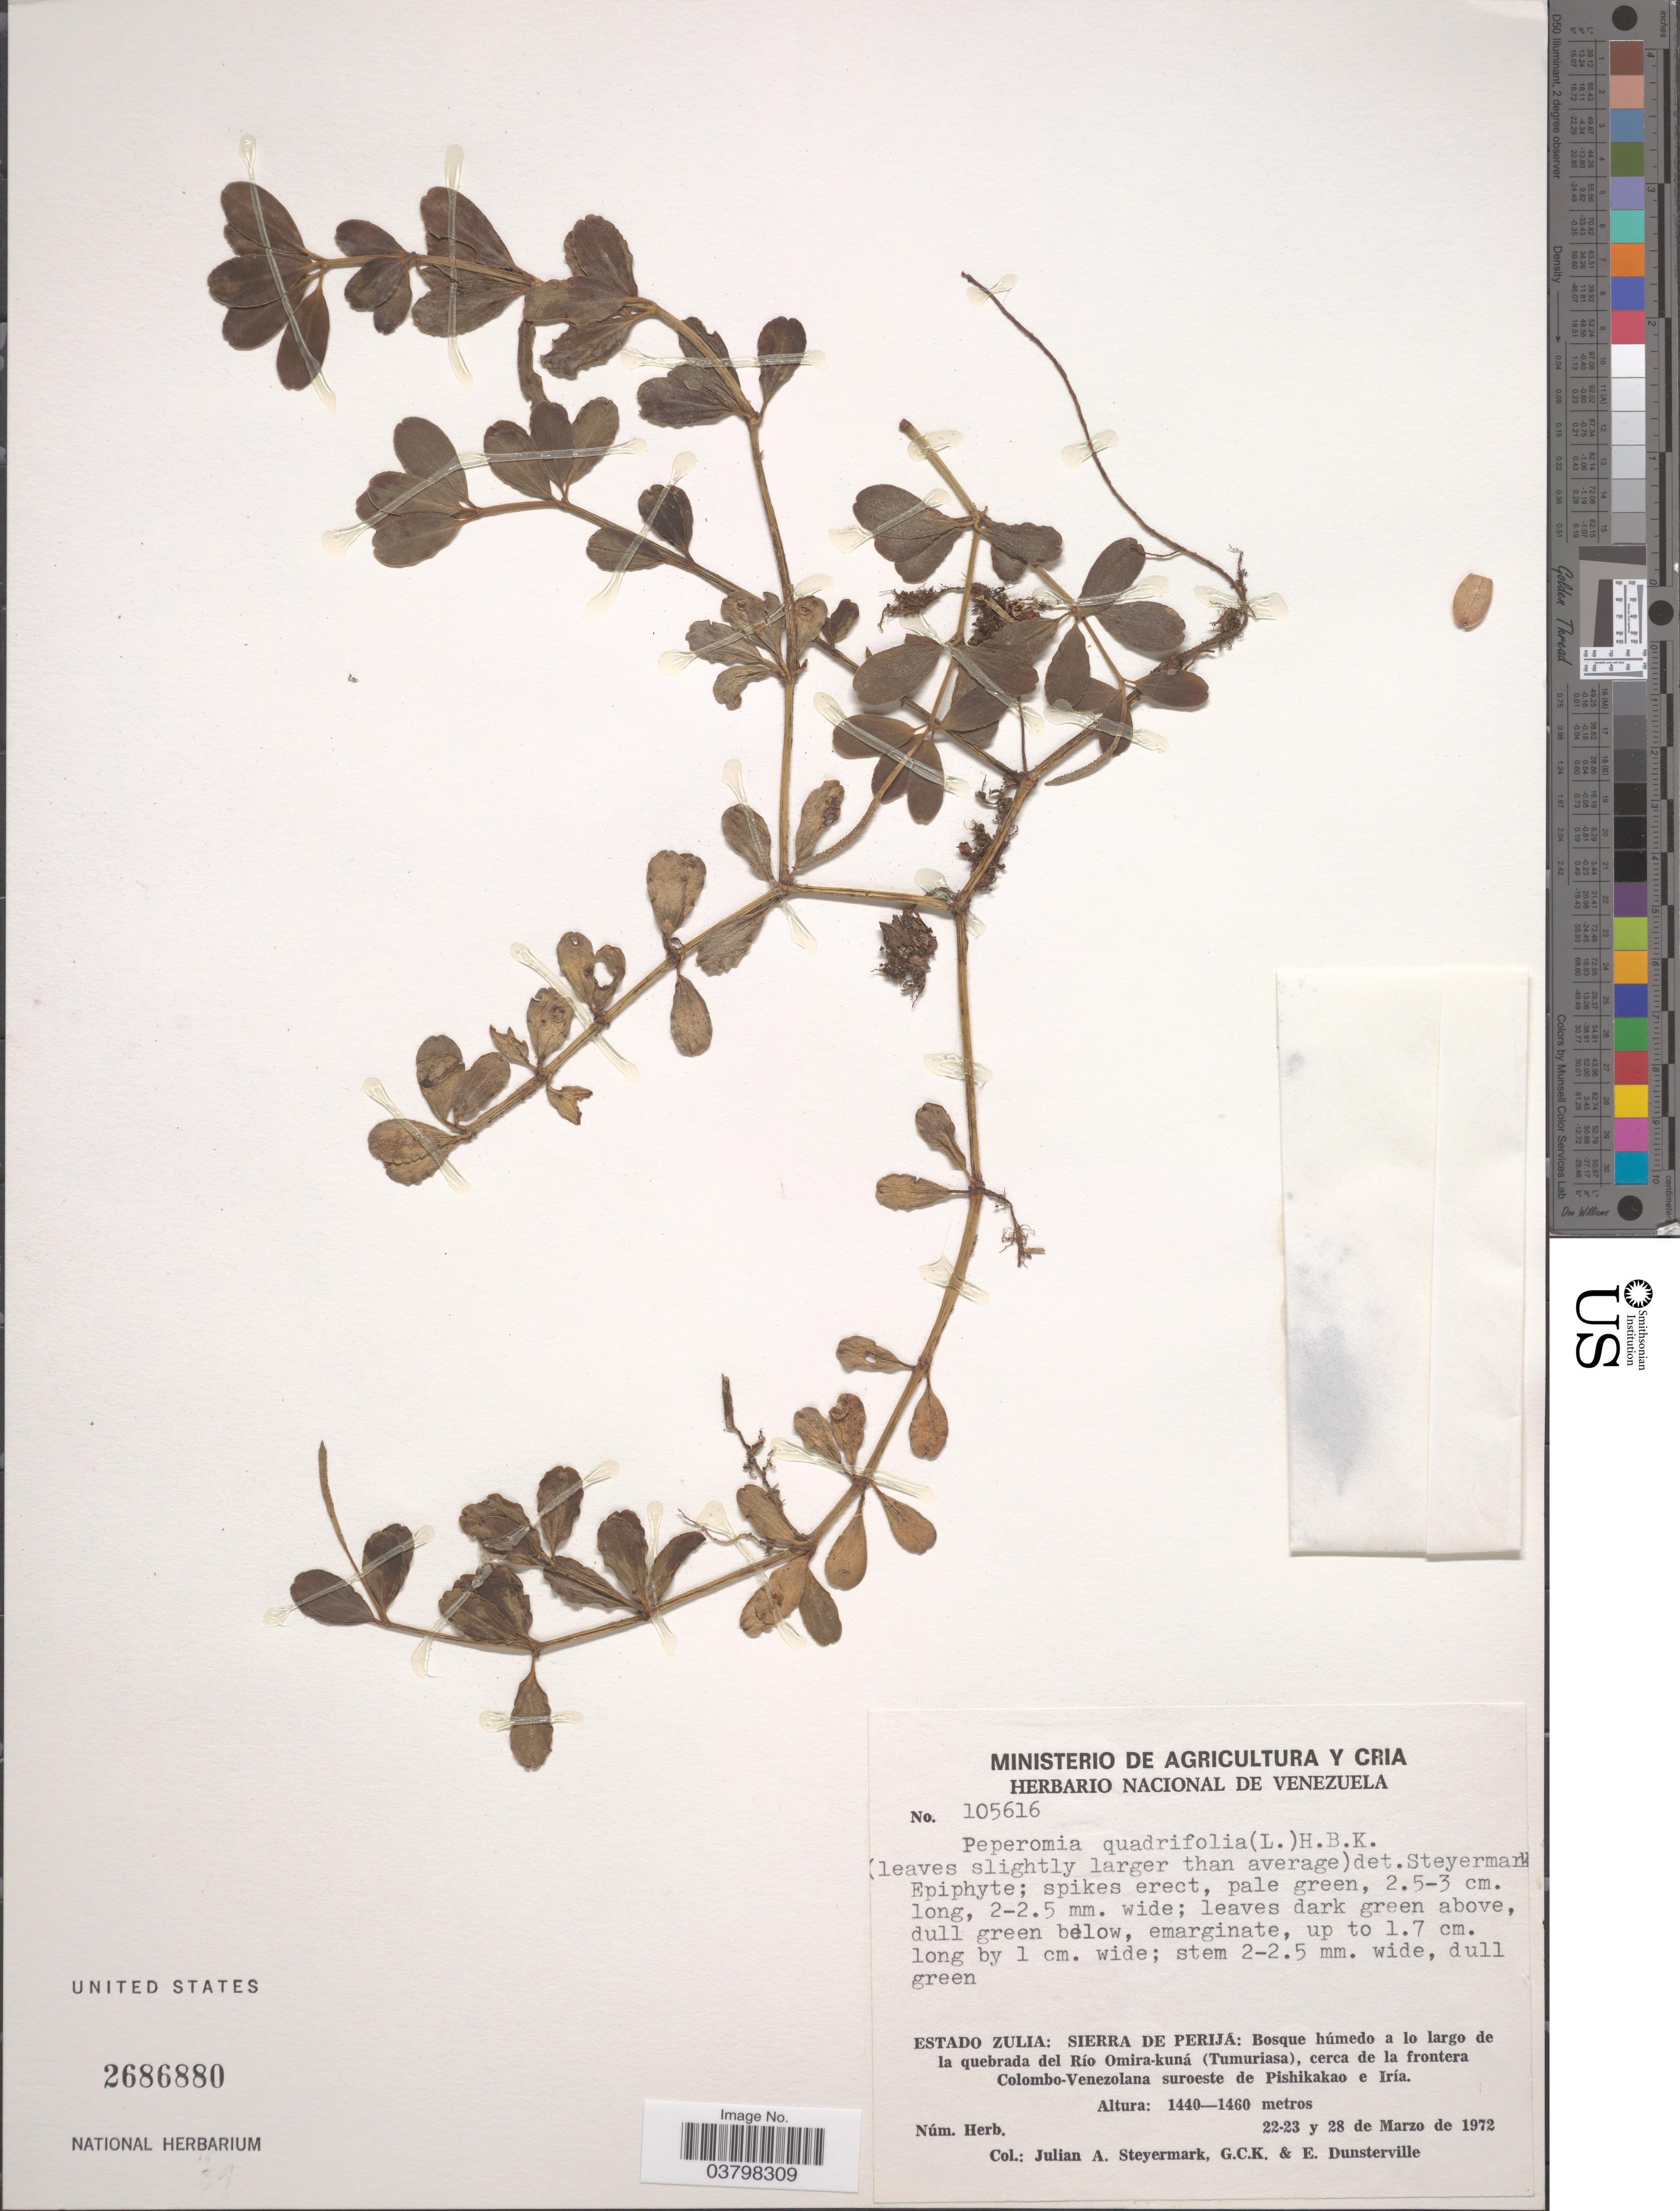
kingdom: Plantae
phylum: Tracheophyta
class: Magnoliopsida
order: Piperales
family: Piperaceae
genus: Peperomia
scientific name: Peperomia quadrifolia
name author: (L.) Kunth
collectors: J. Steyermark, G. C. K. Dunsterville & E. Dunsterville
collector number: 105616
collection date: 1972-03-22/1972-03-28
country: Venezuela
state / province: Zulia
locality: Sierra de Perijá: Bosque húmedo a lo largo de la quebrada del Río Omira-kuná (Tumuriasa), cerca de la frontera Colombo-Venezolana suroeste de Pishikakao e Iría.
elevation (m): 1440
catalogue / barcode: US 2686880